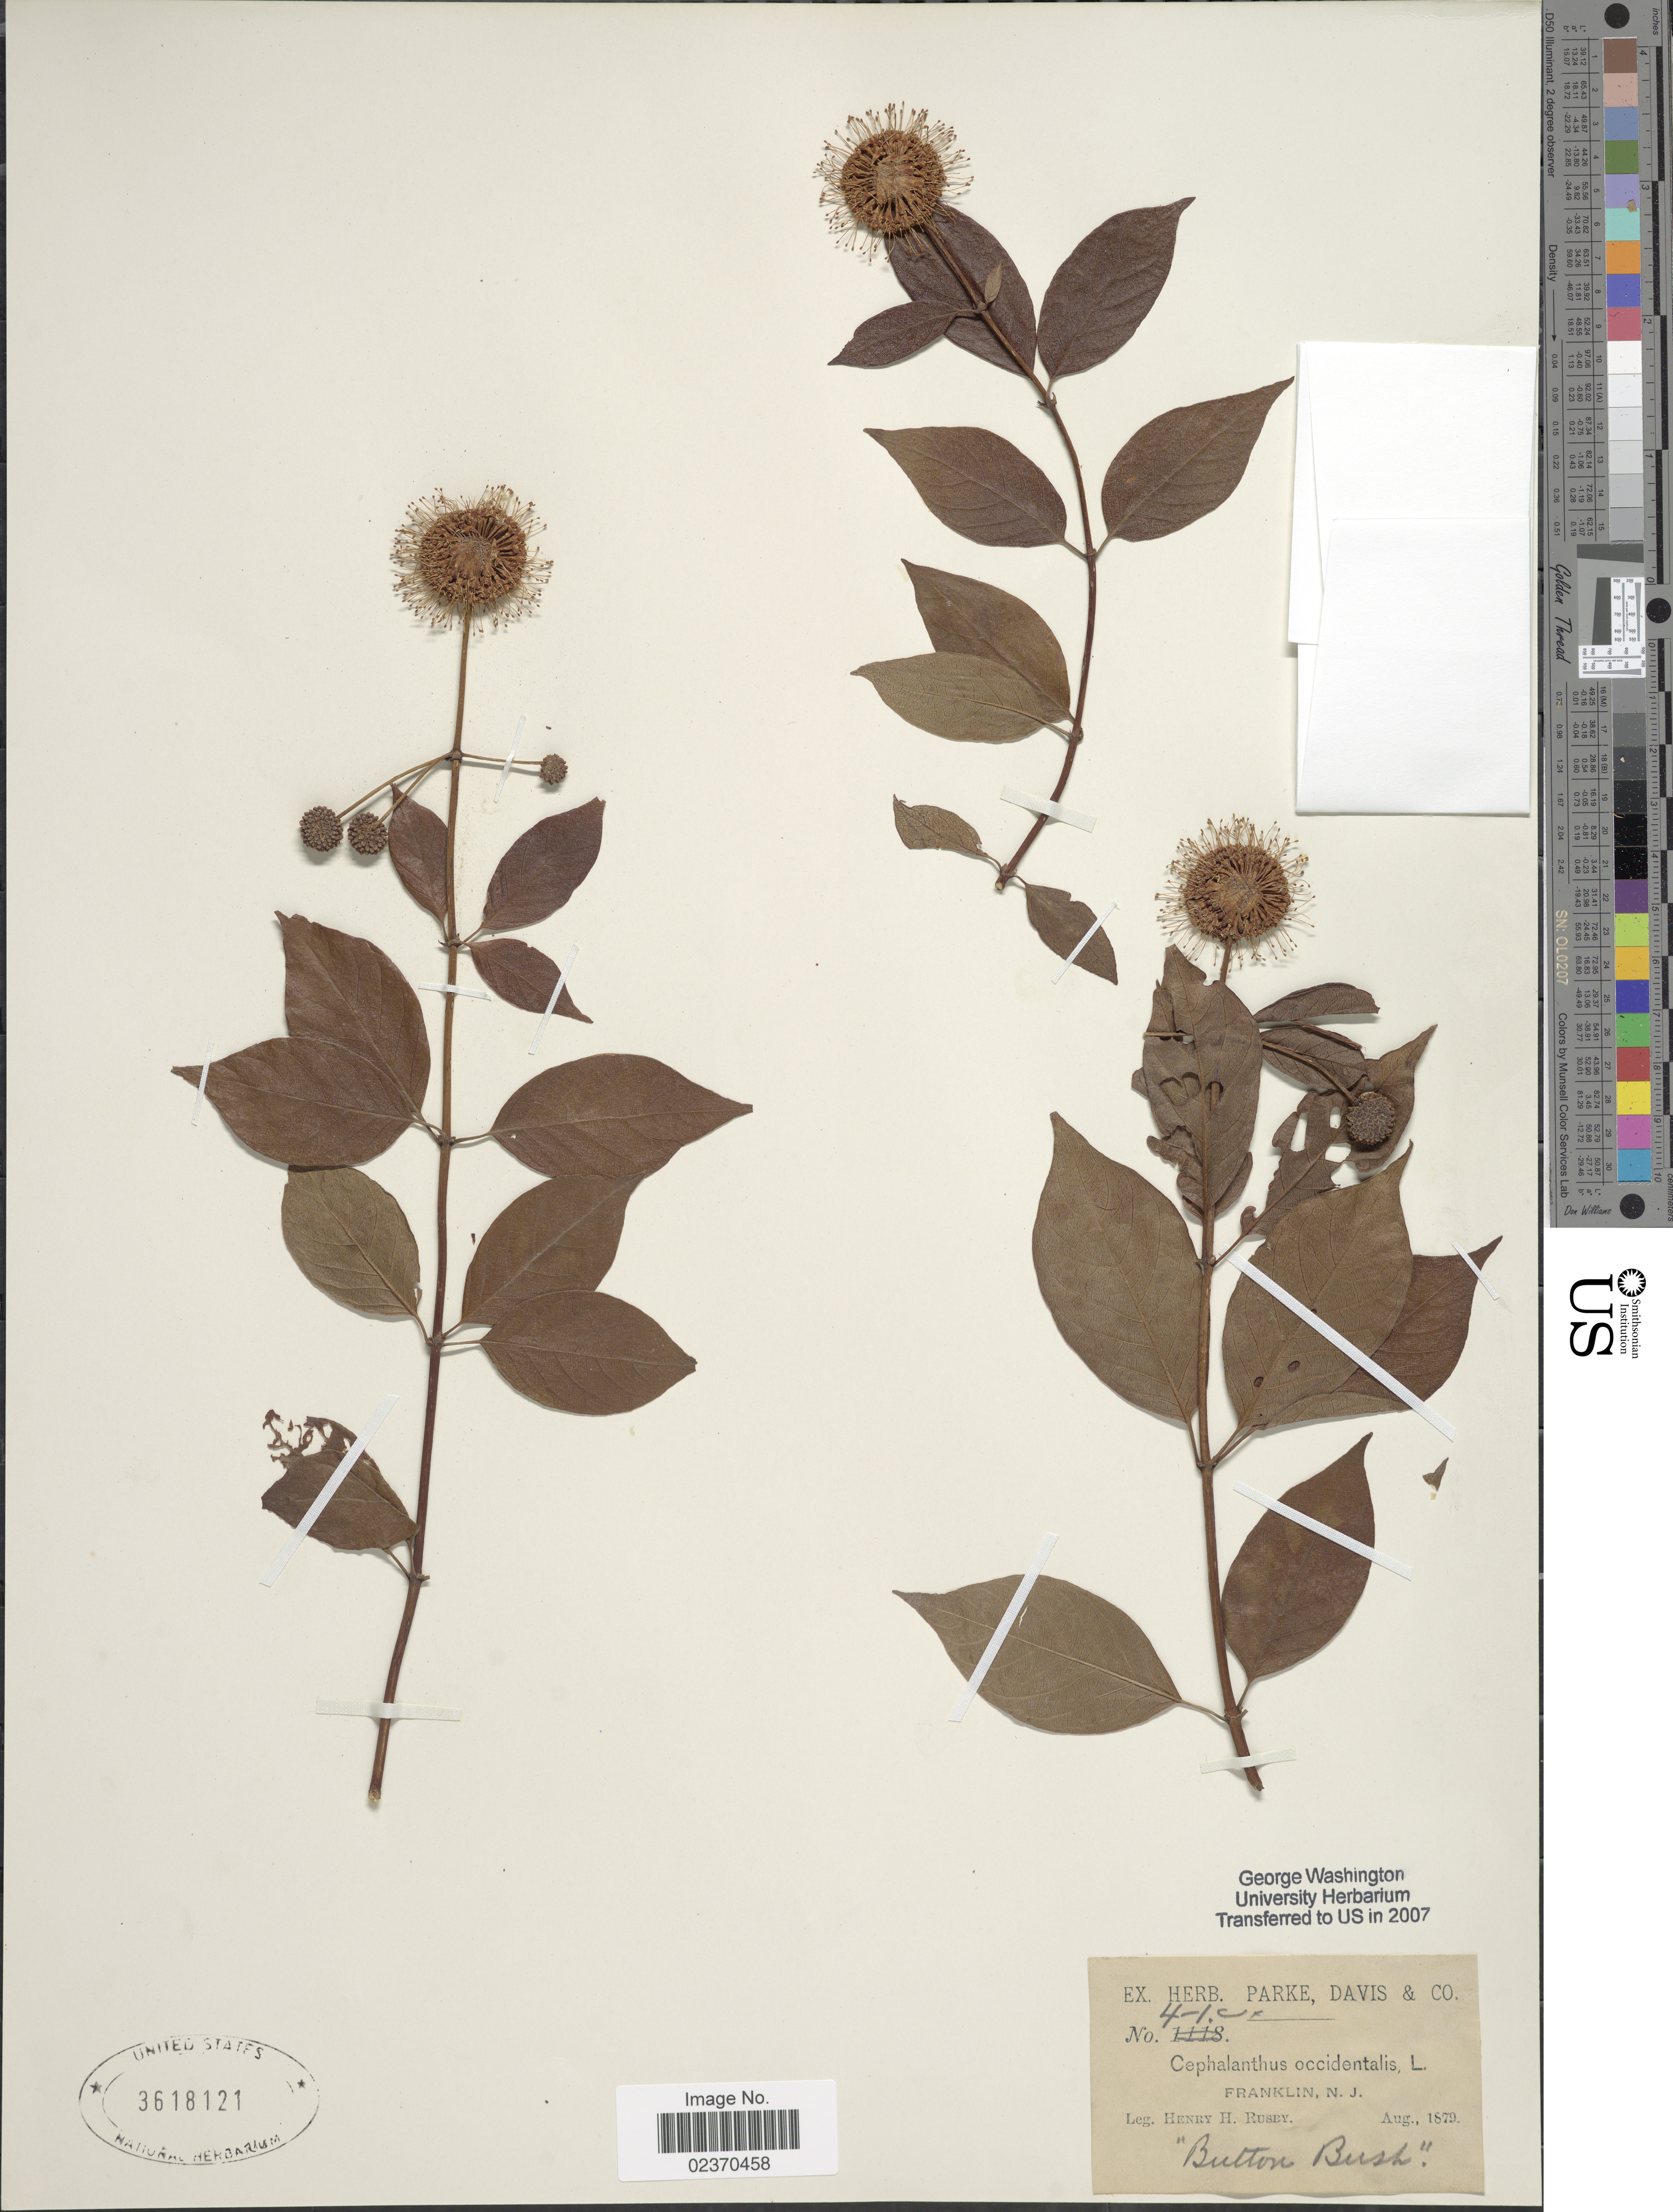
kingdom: Plantae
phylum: Tracheophyta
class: Magnoliopsida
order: Gentianales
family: Rubiaceae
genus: Cephalanthus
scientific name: Cephalanthus occidentalis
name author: L.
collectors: H. H. Rusby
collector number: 4-1.c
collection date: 1879-08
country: United States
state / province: New Jersey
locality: Franklin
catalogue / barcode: US 3618121